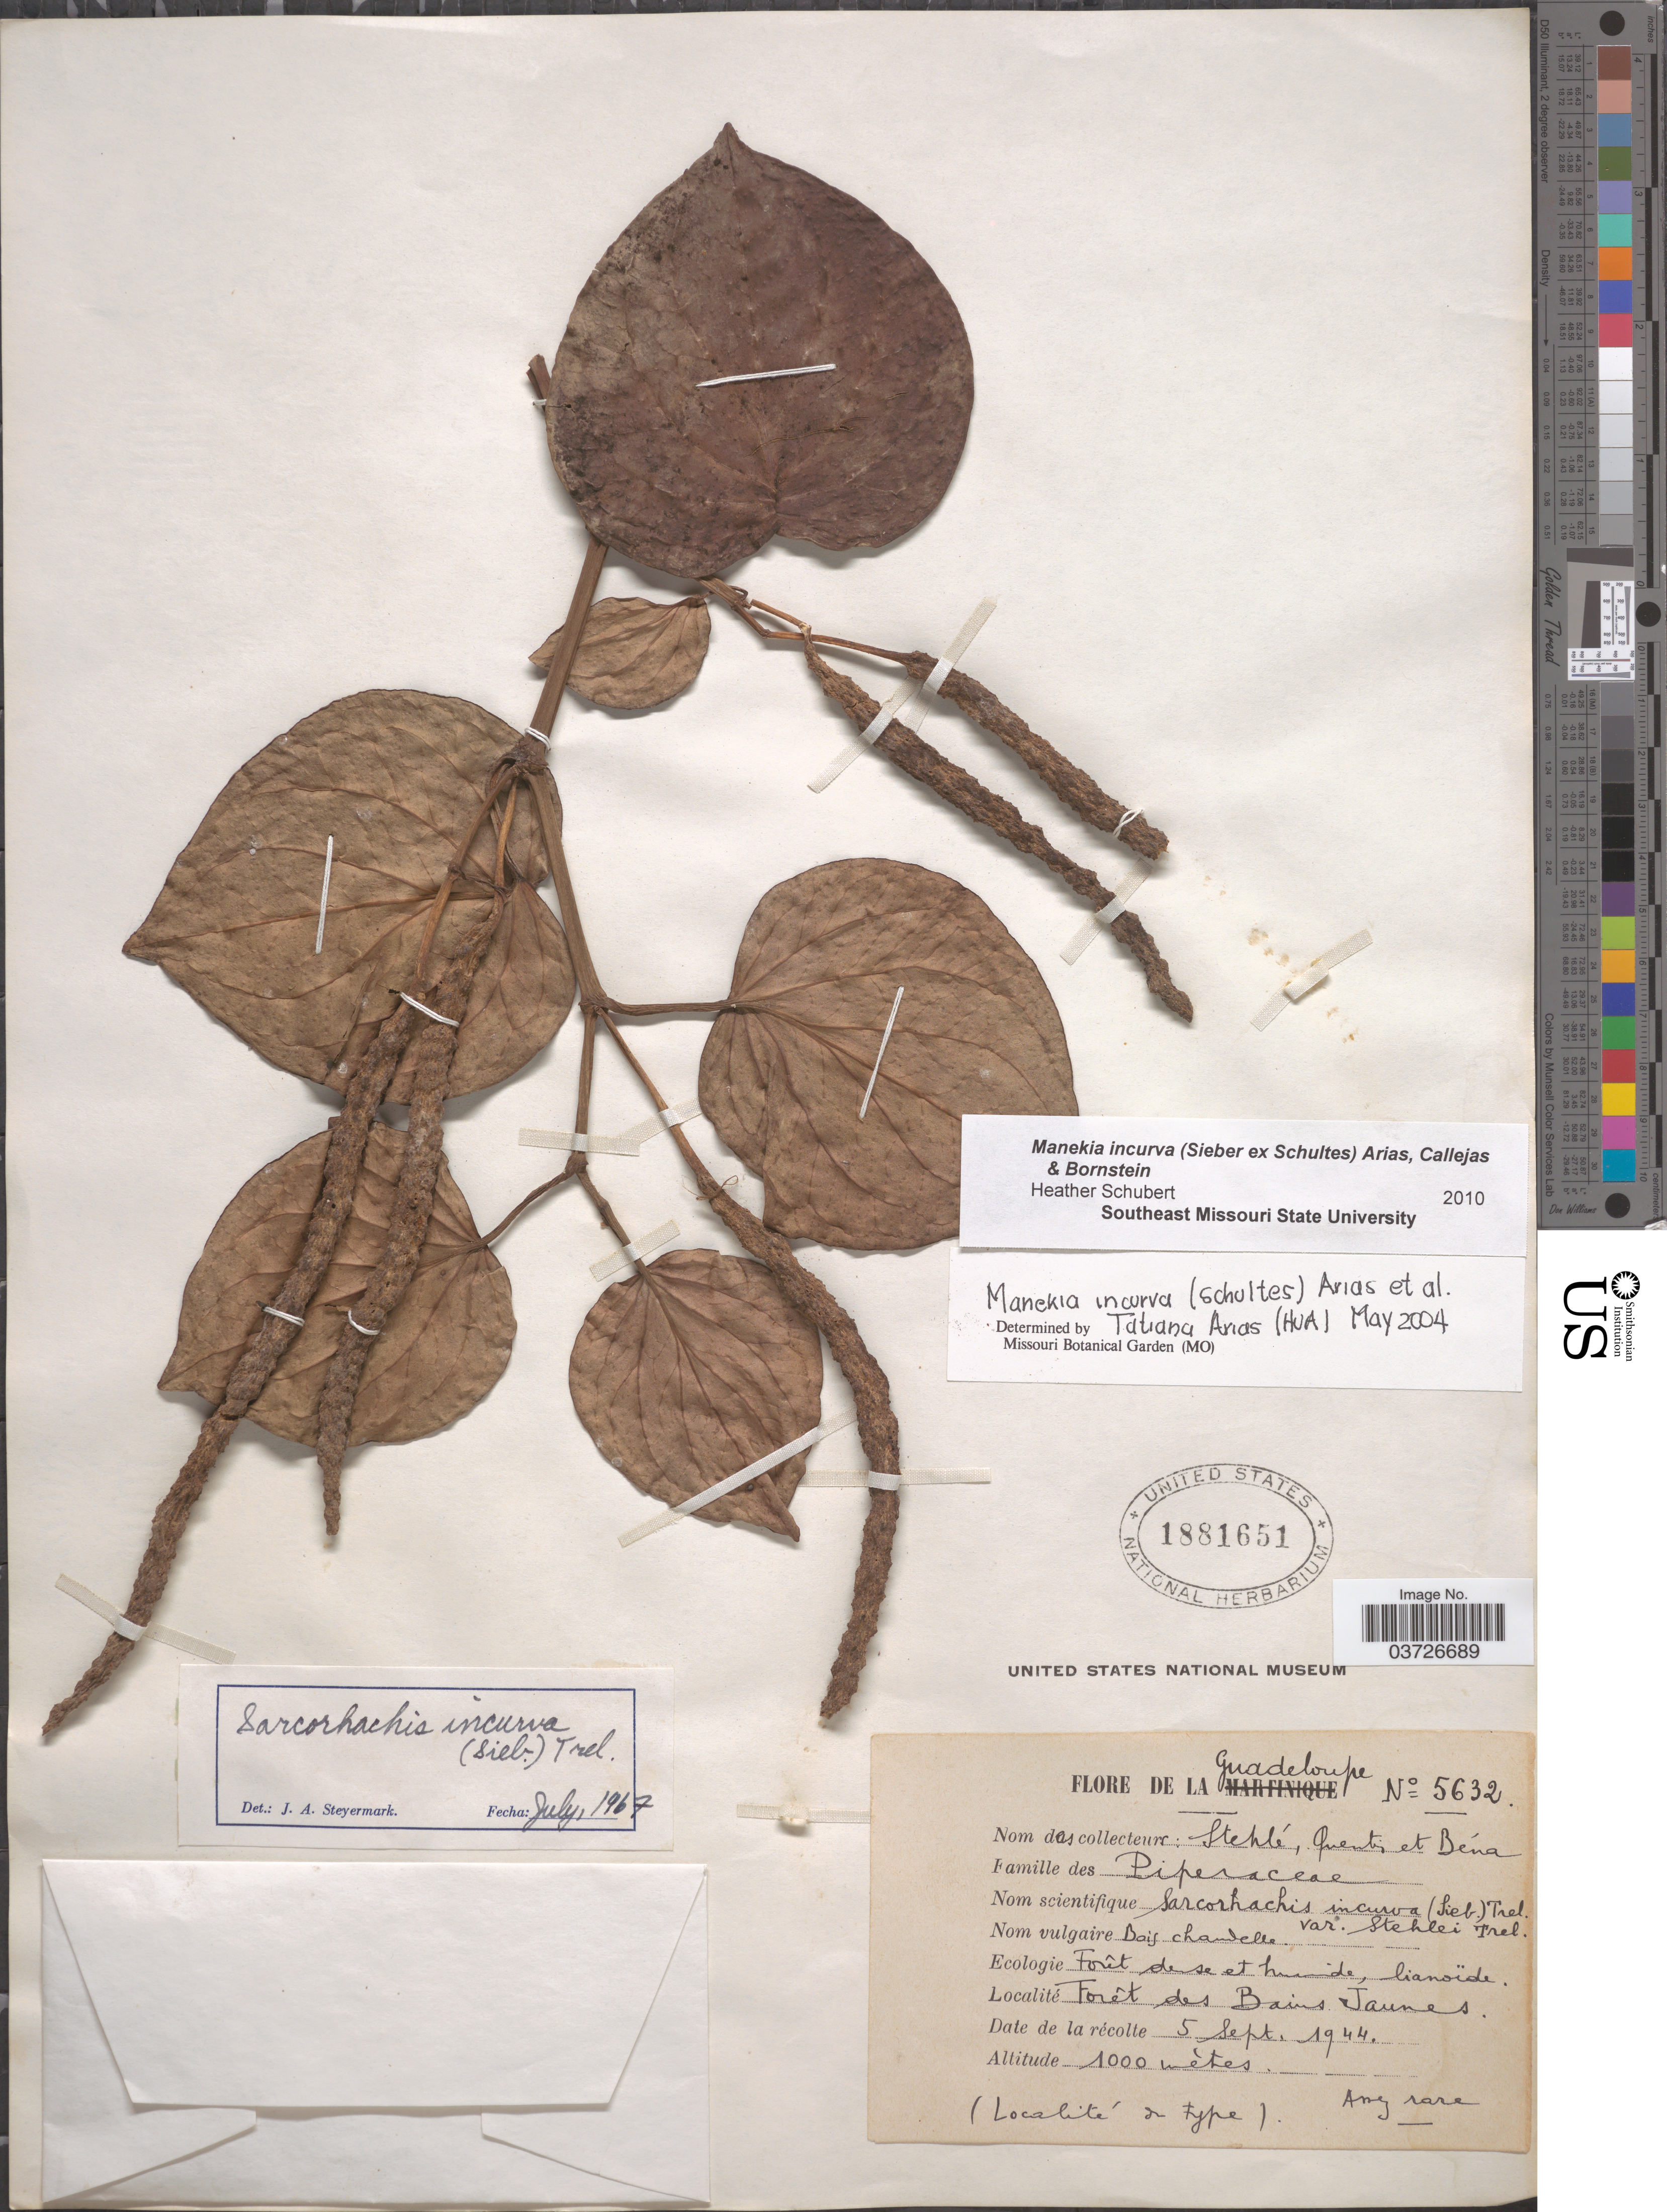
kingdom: Plantae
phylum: Tracheophyta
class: Magnoliopsida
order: Piperales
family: Piperaceae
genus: Manekia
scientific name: Manekia incurva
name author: (Sieber ex Schult.) T. Arias et al.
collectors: -- Stehlé, -. Quentin & -. Bena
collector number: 5632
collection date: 1944-09-05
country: Guadeloupe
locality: Forêt des Bains Jaunes.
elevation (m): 1000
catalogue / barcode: US 1881651